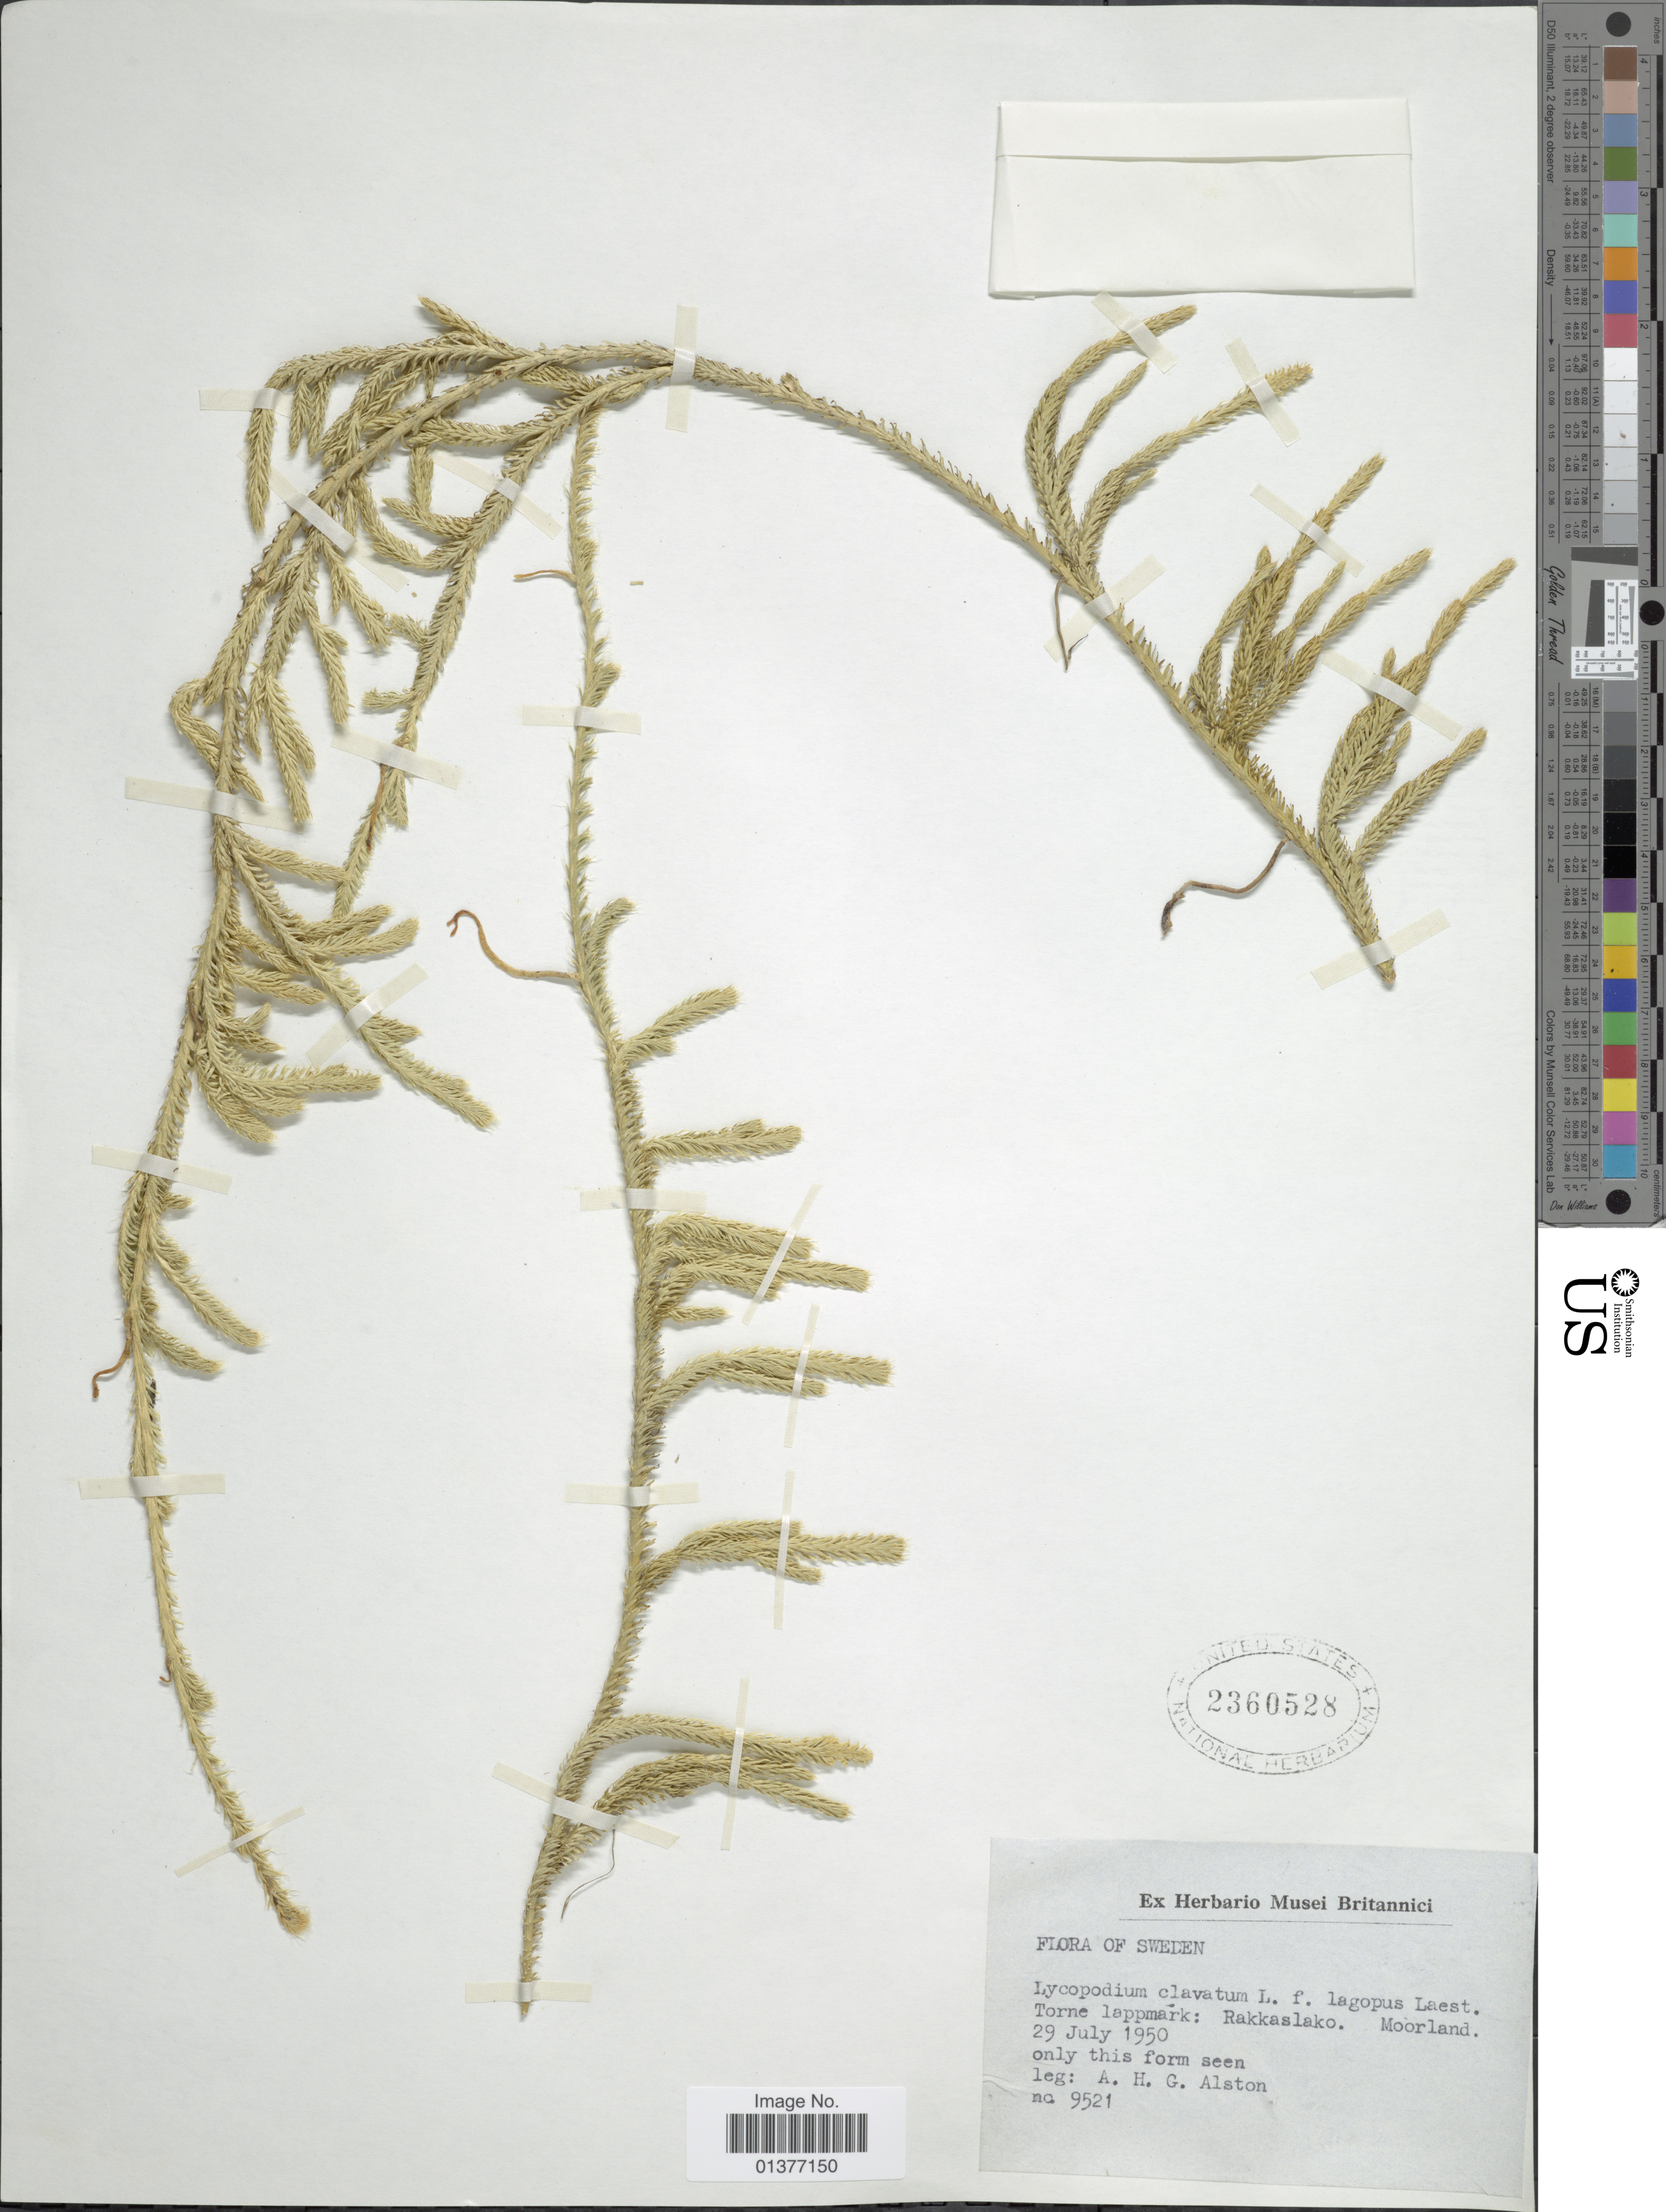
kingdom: Plantae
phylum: Tracheophyta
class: Lycopodiopsida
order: Lycopodiales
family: Lycopodiaceae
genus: Lycopodium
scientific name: Lycopodium clavatum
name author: L.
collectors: A. H. Alston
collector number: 9521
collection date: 1950-07-29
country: Sweden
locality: Torne lappmark: Rakkaslako, Moorland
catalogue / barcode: US 2360528